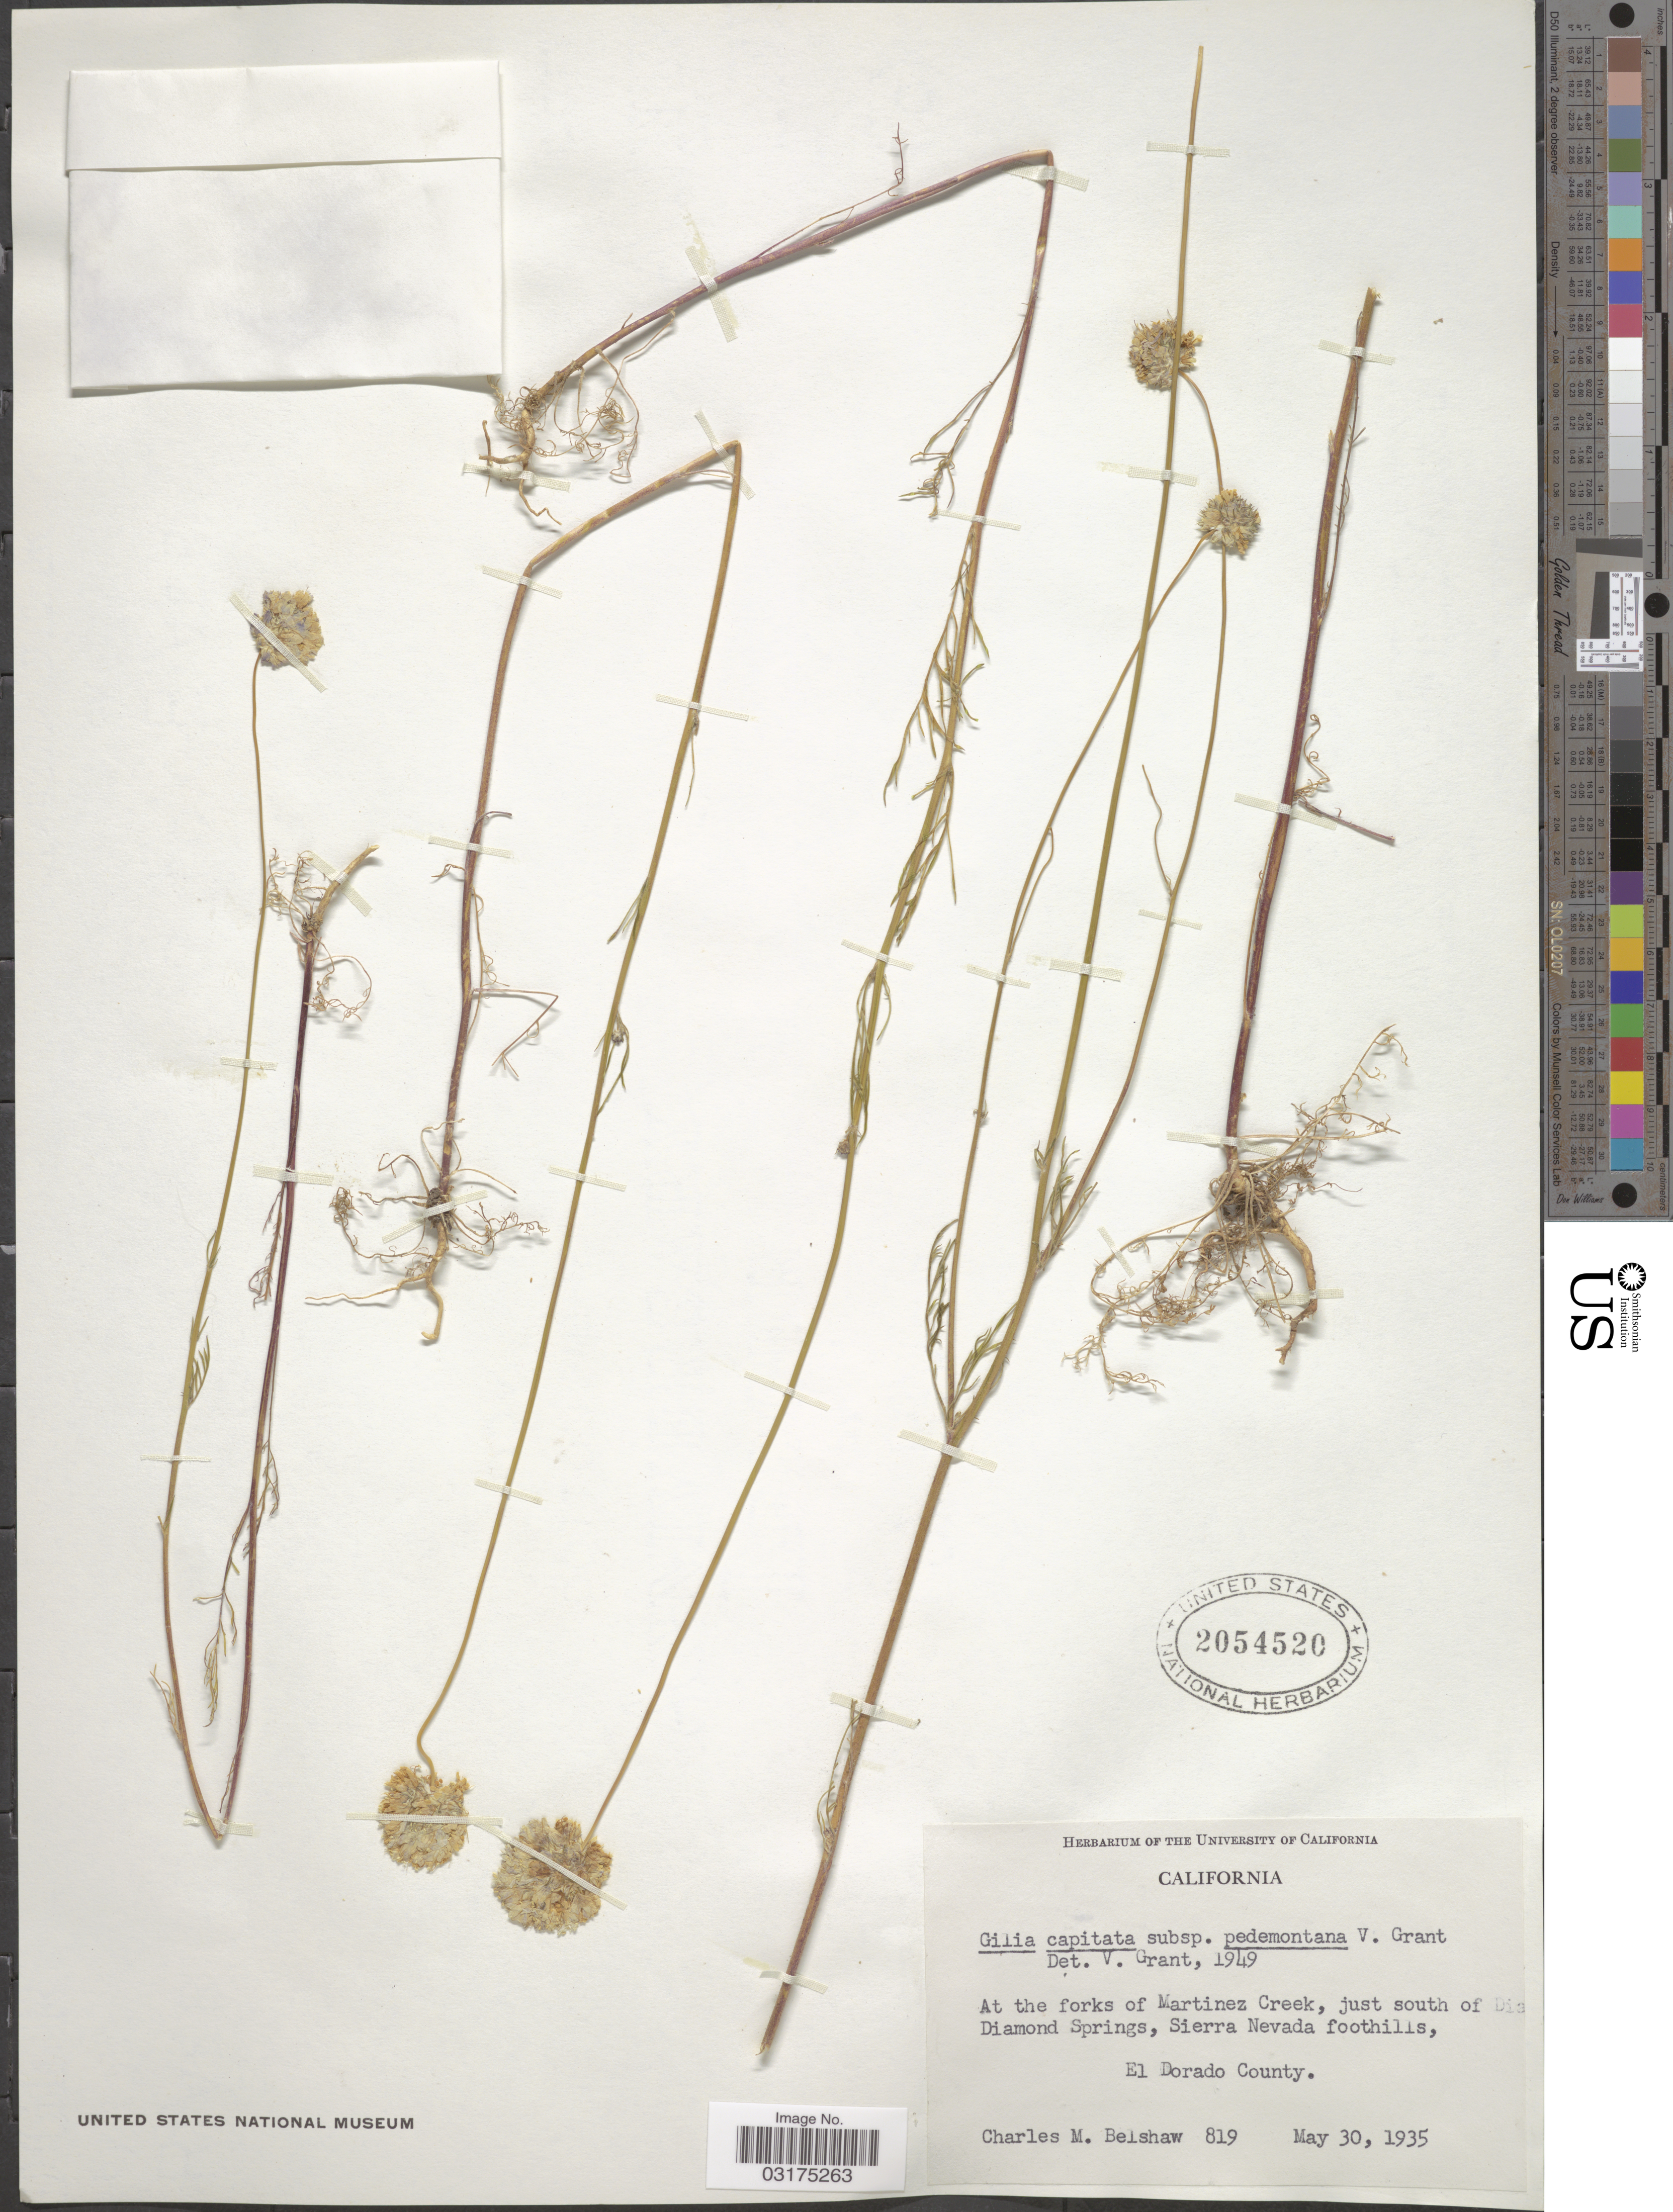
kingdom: Plantae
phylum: Tracheophyta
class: Magnoliopsida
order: Ericales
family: Polemoniaceae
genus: Gilia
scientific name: Gilia capitata subsp. pedemontana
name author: V.E. Grant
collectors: C. Shaw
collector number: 819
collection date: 1935-05-30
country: United States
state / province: California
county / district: El Dorado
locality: At the forks of Martinez Creek, just south of Diamond Springs, Sierra Nevada foothills, El Dorado County.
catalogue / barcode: US 2054520